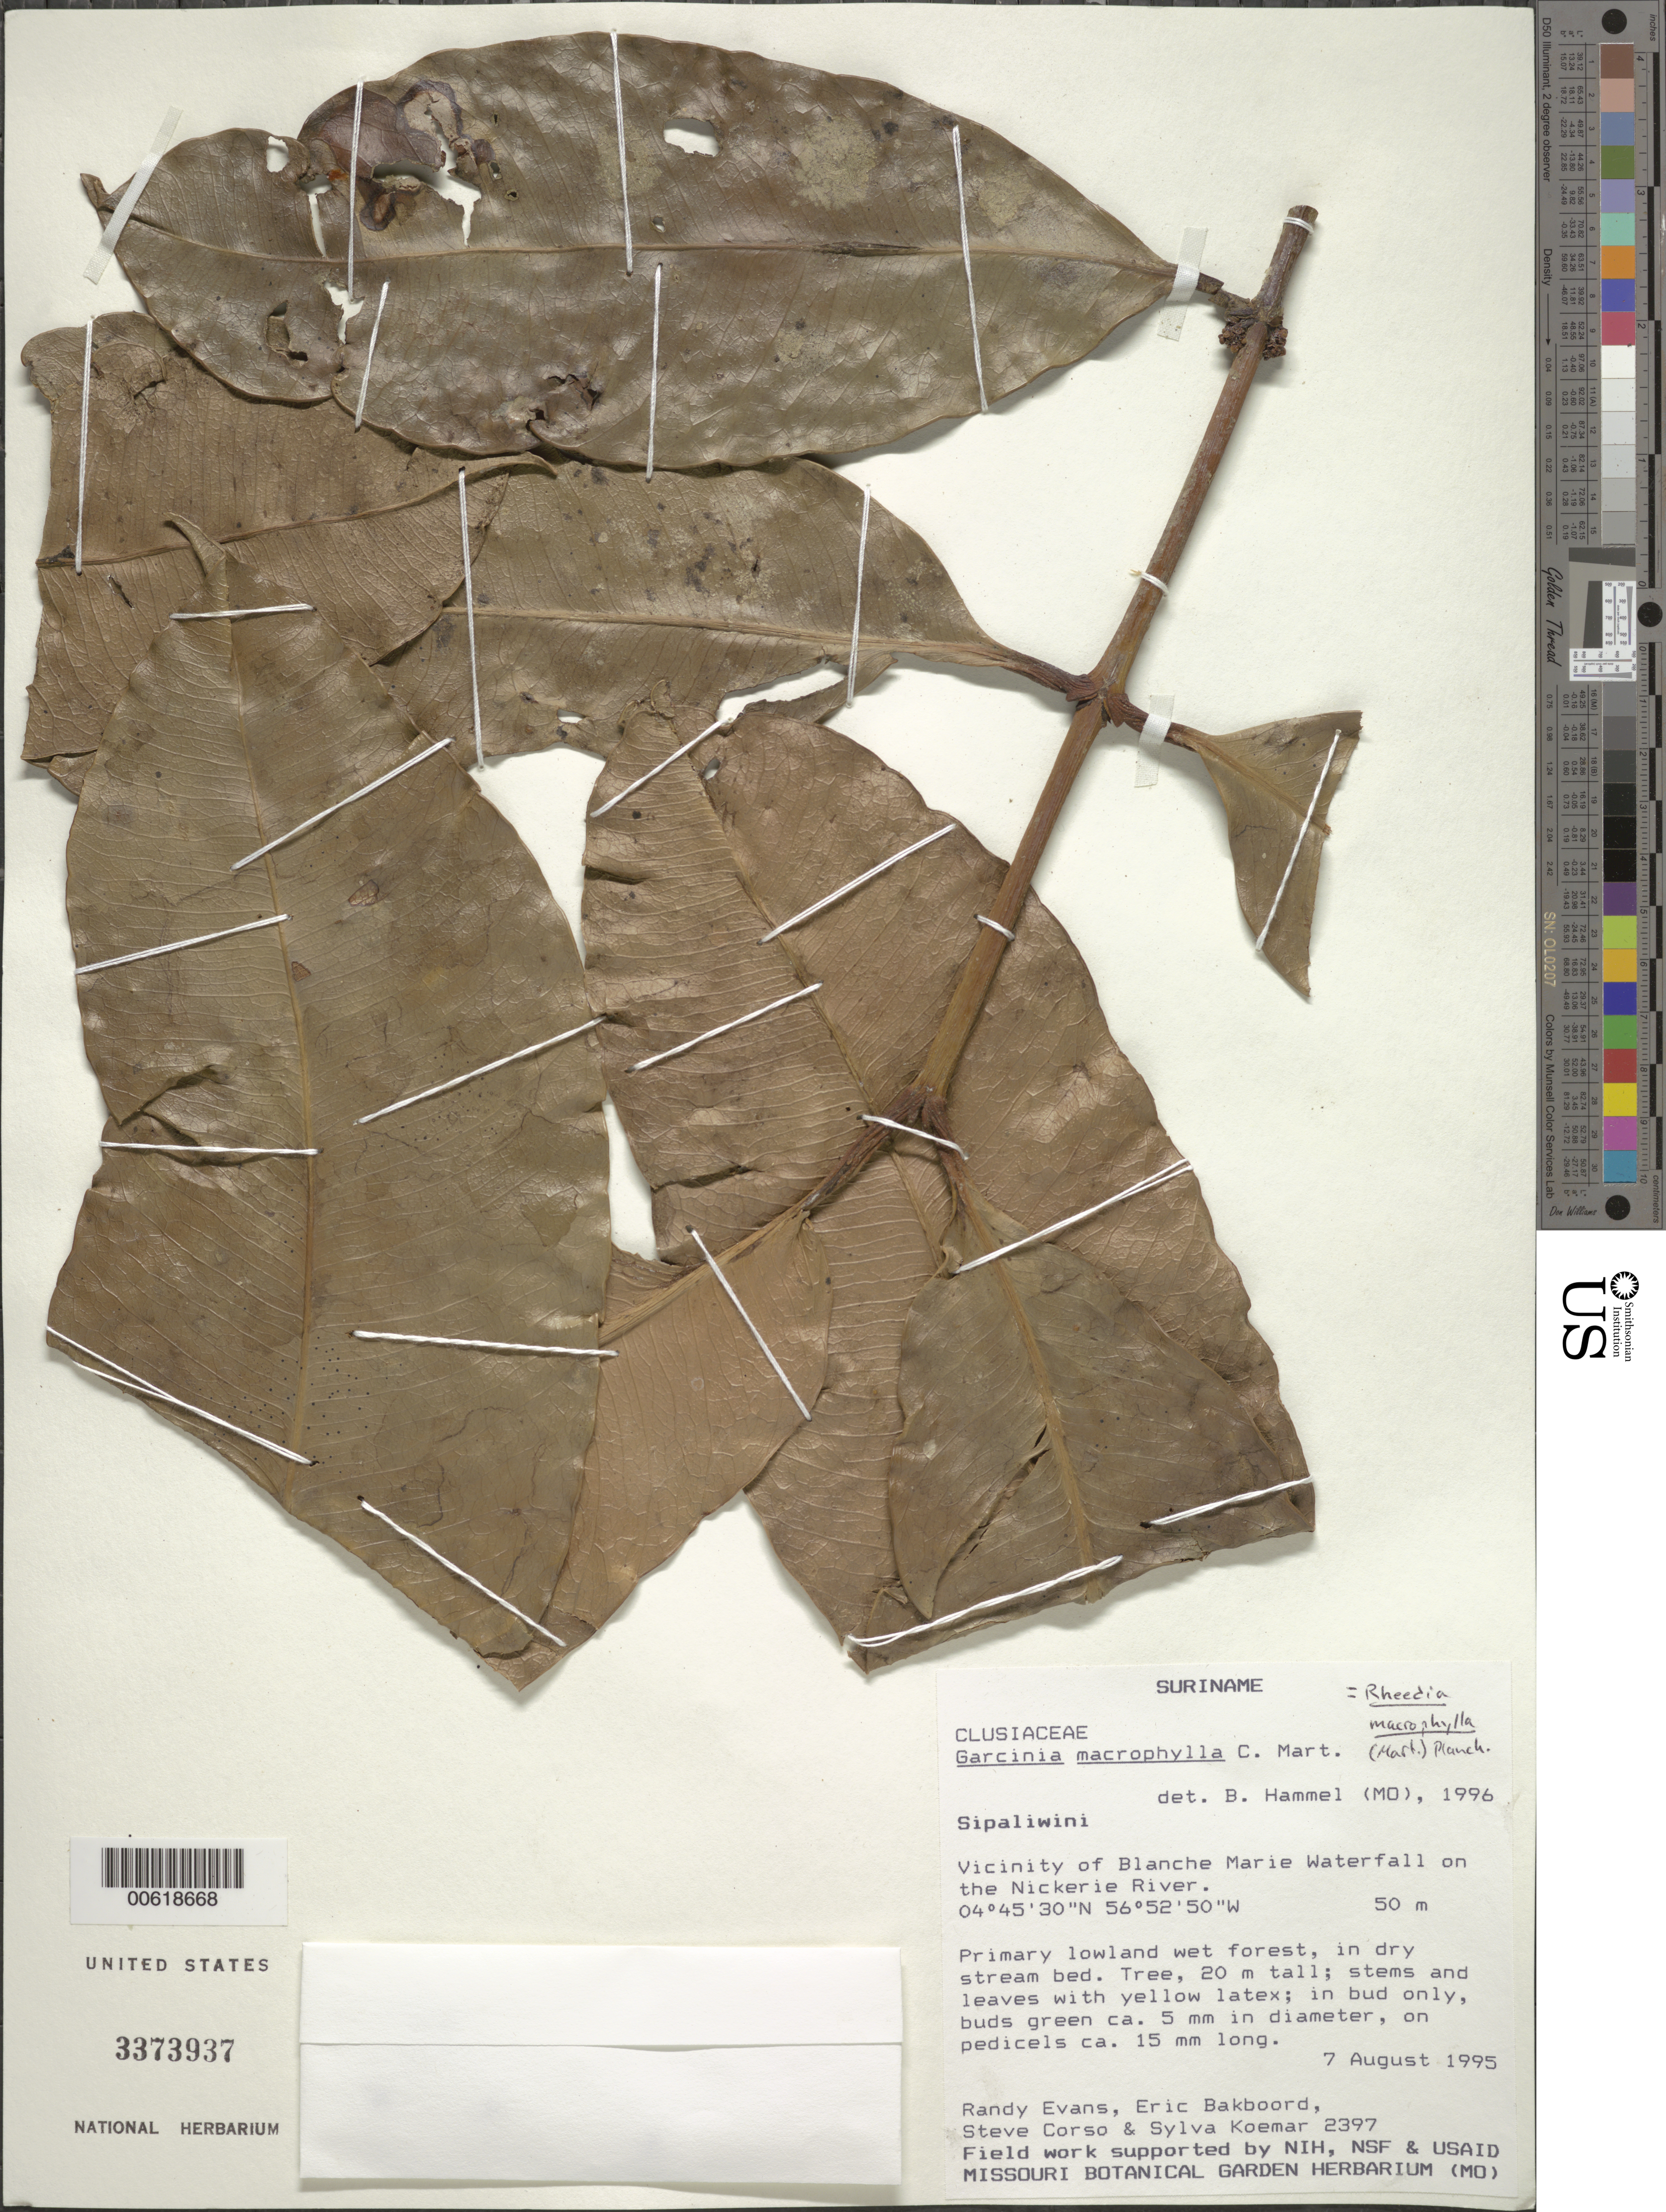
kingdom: Plantae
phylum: Tracheophyta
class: Magnoliopsida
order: Malpighiales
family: Clusiaceae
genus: Garcinia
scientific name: Garcinia macrophylla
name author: Mart.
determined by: Hammel, Barry E., (MO), Missouri Botanical Garden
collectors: R. Evans, E. Bakboord, S. Corso & S. Koemar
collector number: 2397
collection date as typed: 7-Aug-95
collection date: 1995-08-07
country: Suriname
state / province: Sipaliwini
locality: Blanche Marie Waterfall, vic., on Nickerie R.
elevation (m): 50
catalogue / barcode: US 3373937